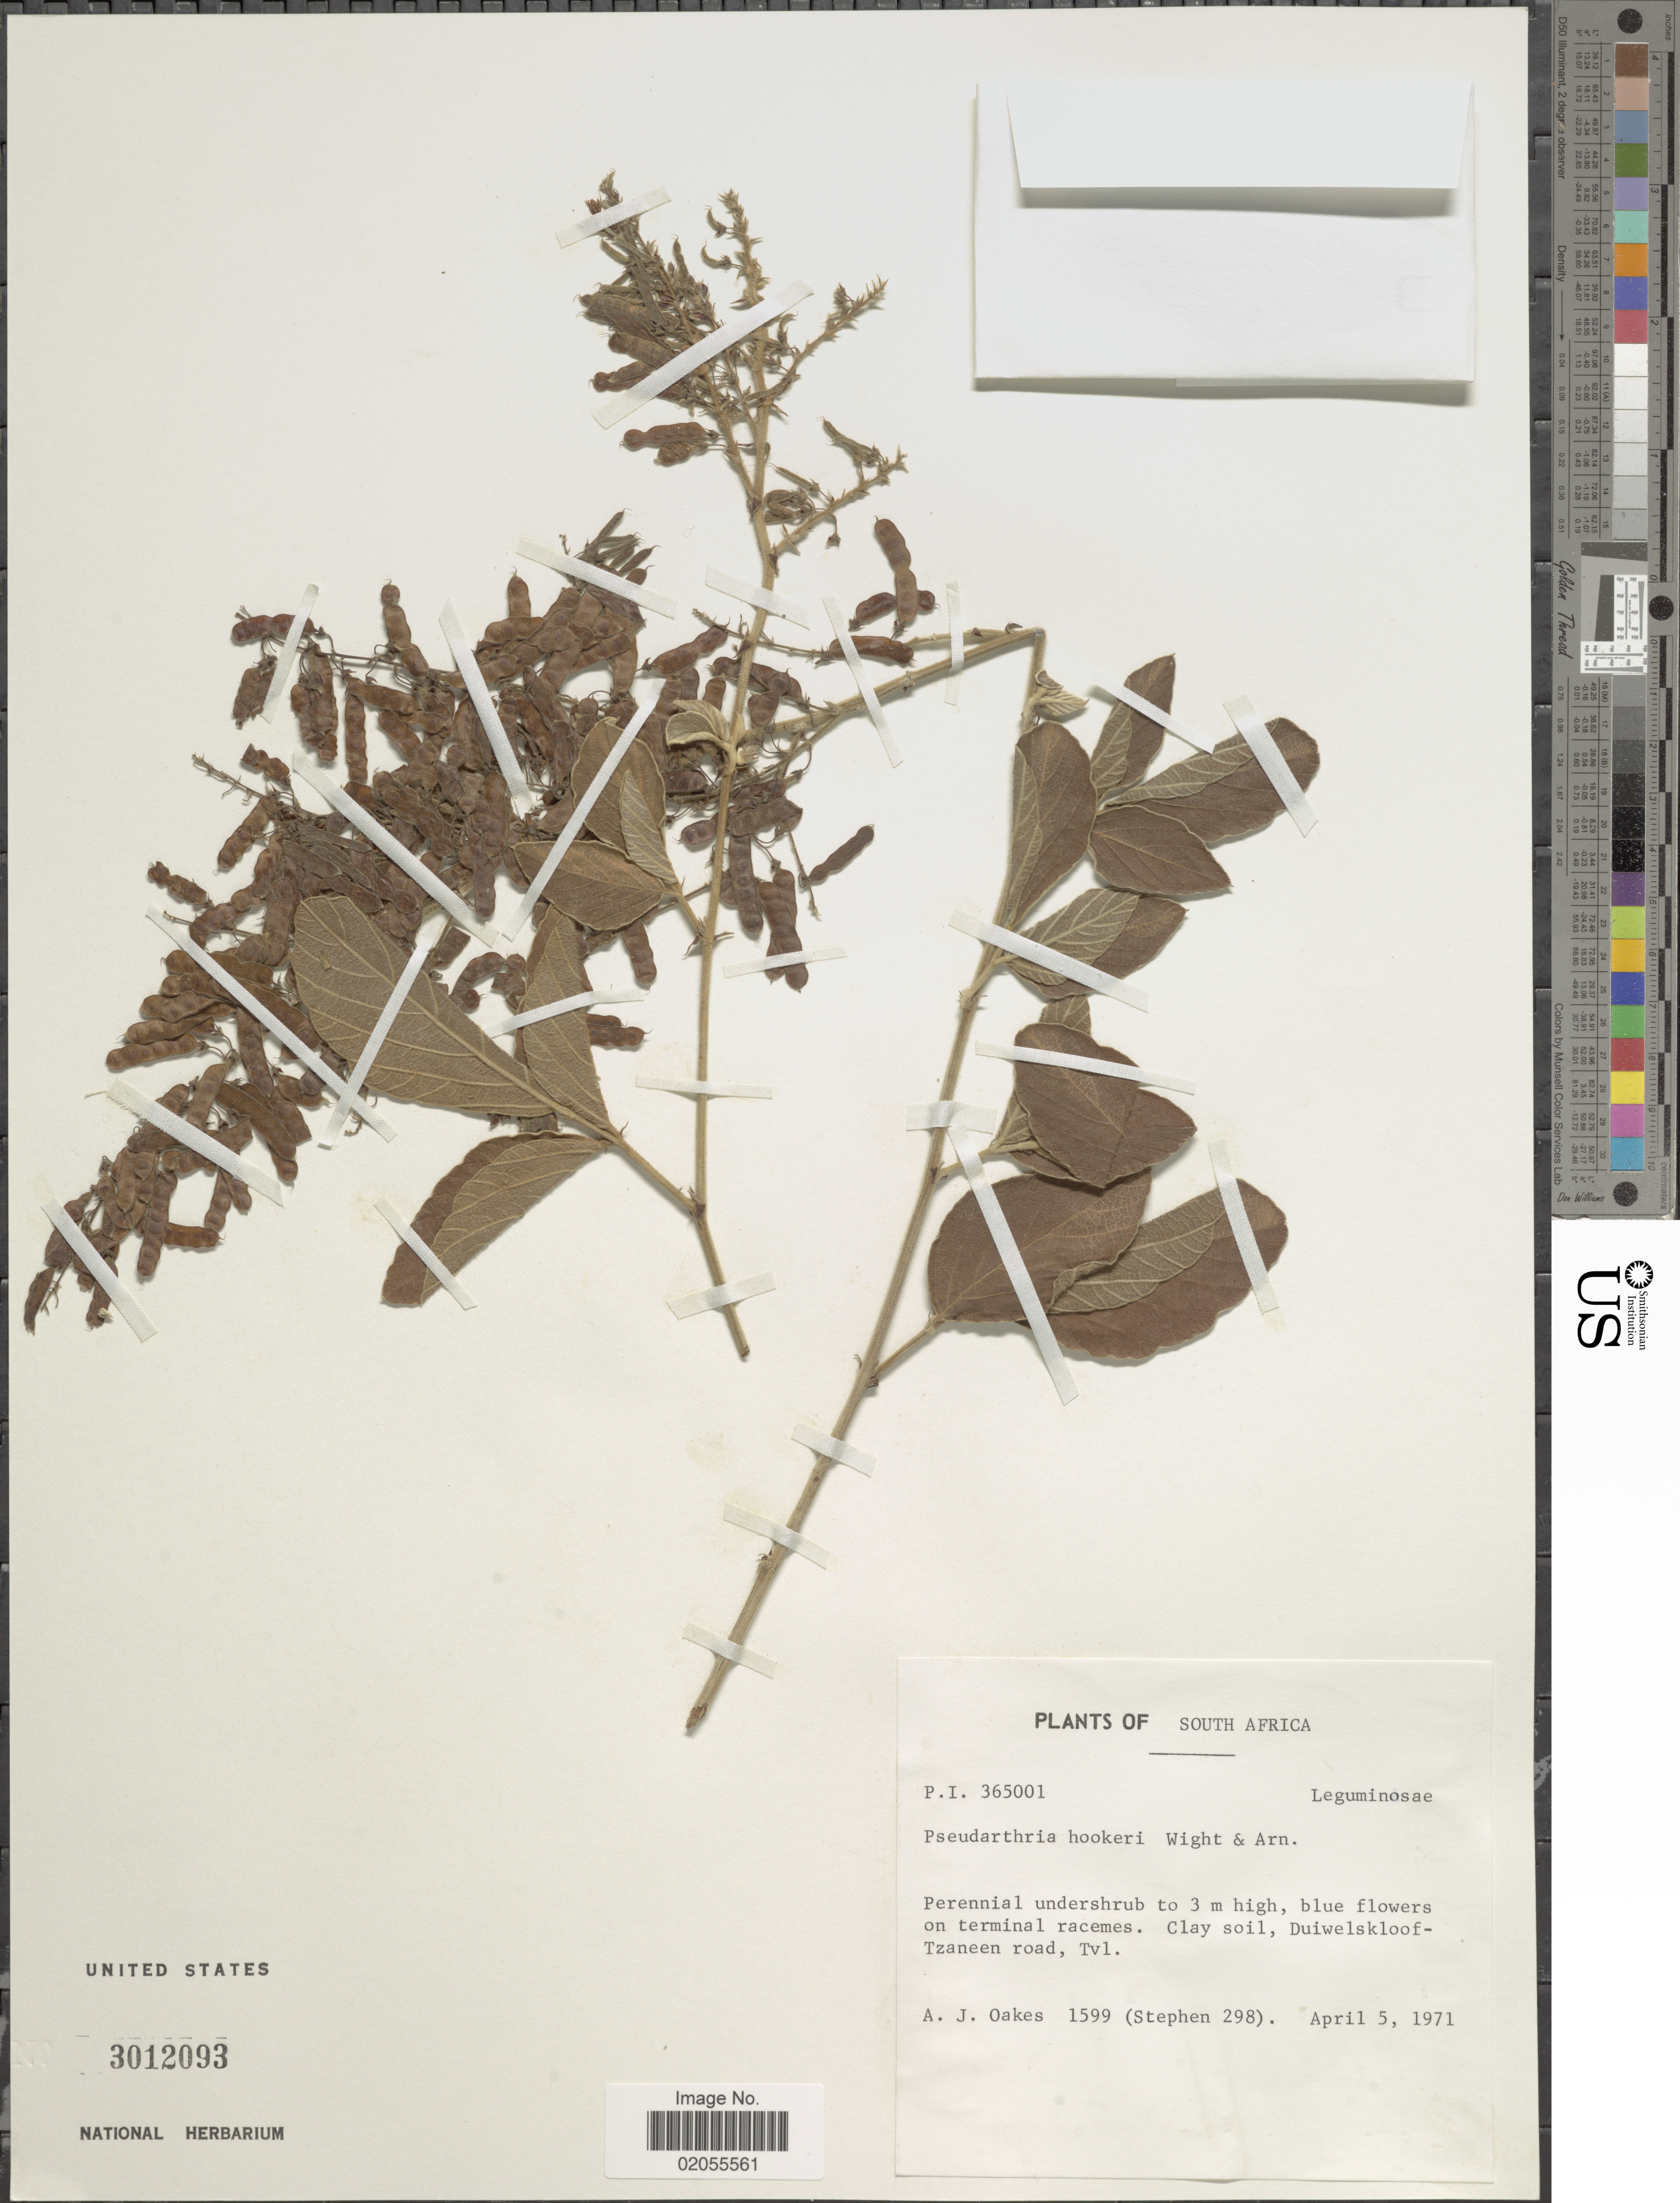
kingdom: Plantae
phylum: Tracheophyta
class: Magnoliopsida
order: Fabales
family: Fabaceae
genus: Pseudarthria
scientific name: Pseudarthria hookeri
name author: Wight & Arn.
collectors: A. Oakes & Stephen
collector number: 1599/298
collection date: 1971-04-05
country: South Africa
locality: Duiwelskloof, Tzaneen road, Tvl.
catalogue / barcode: US 3012093